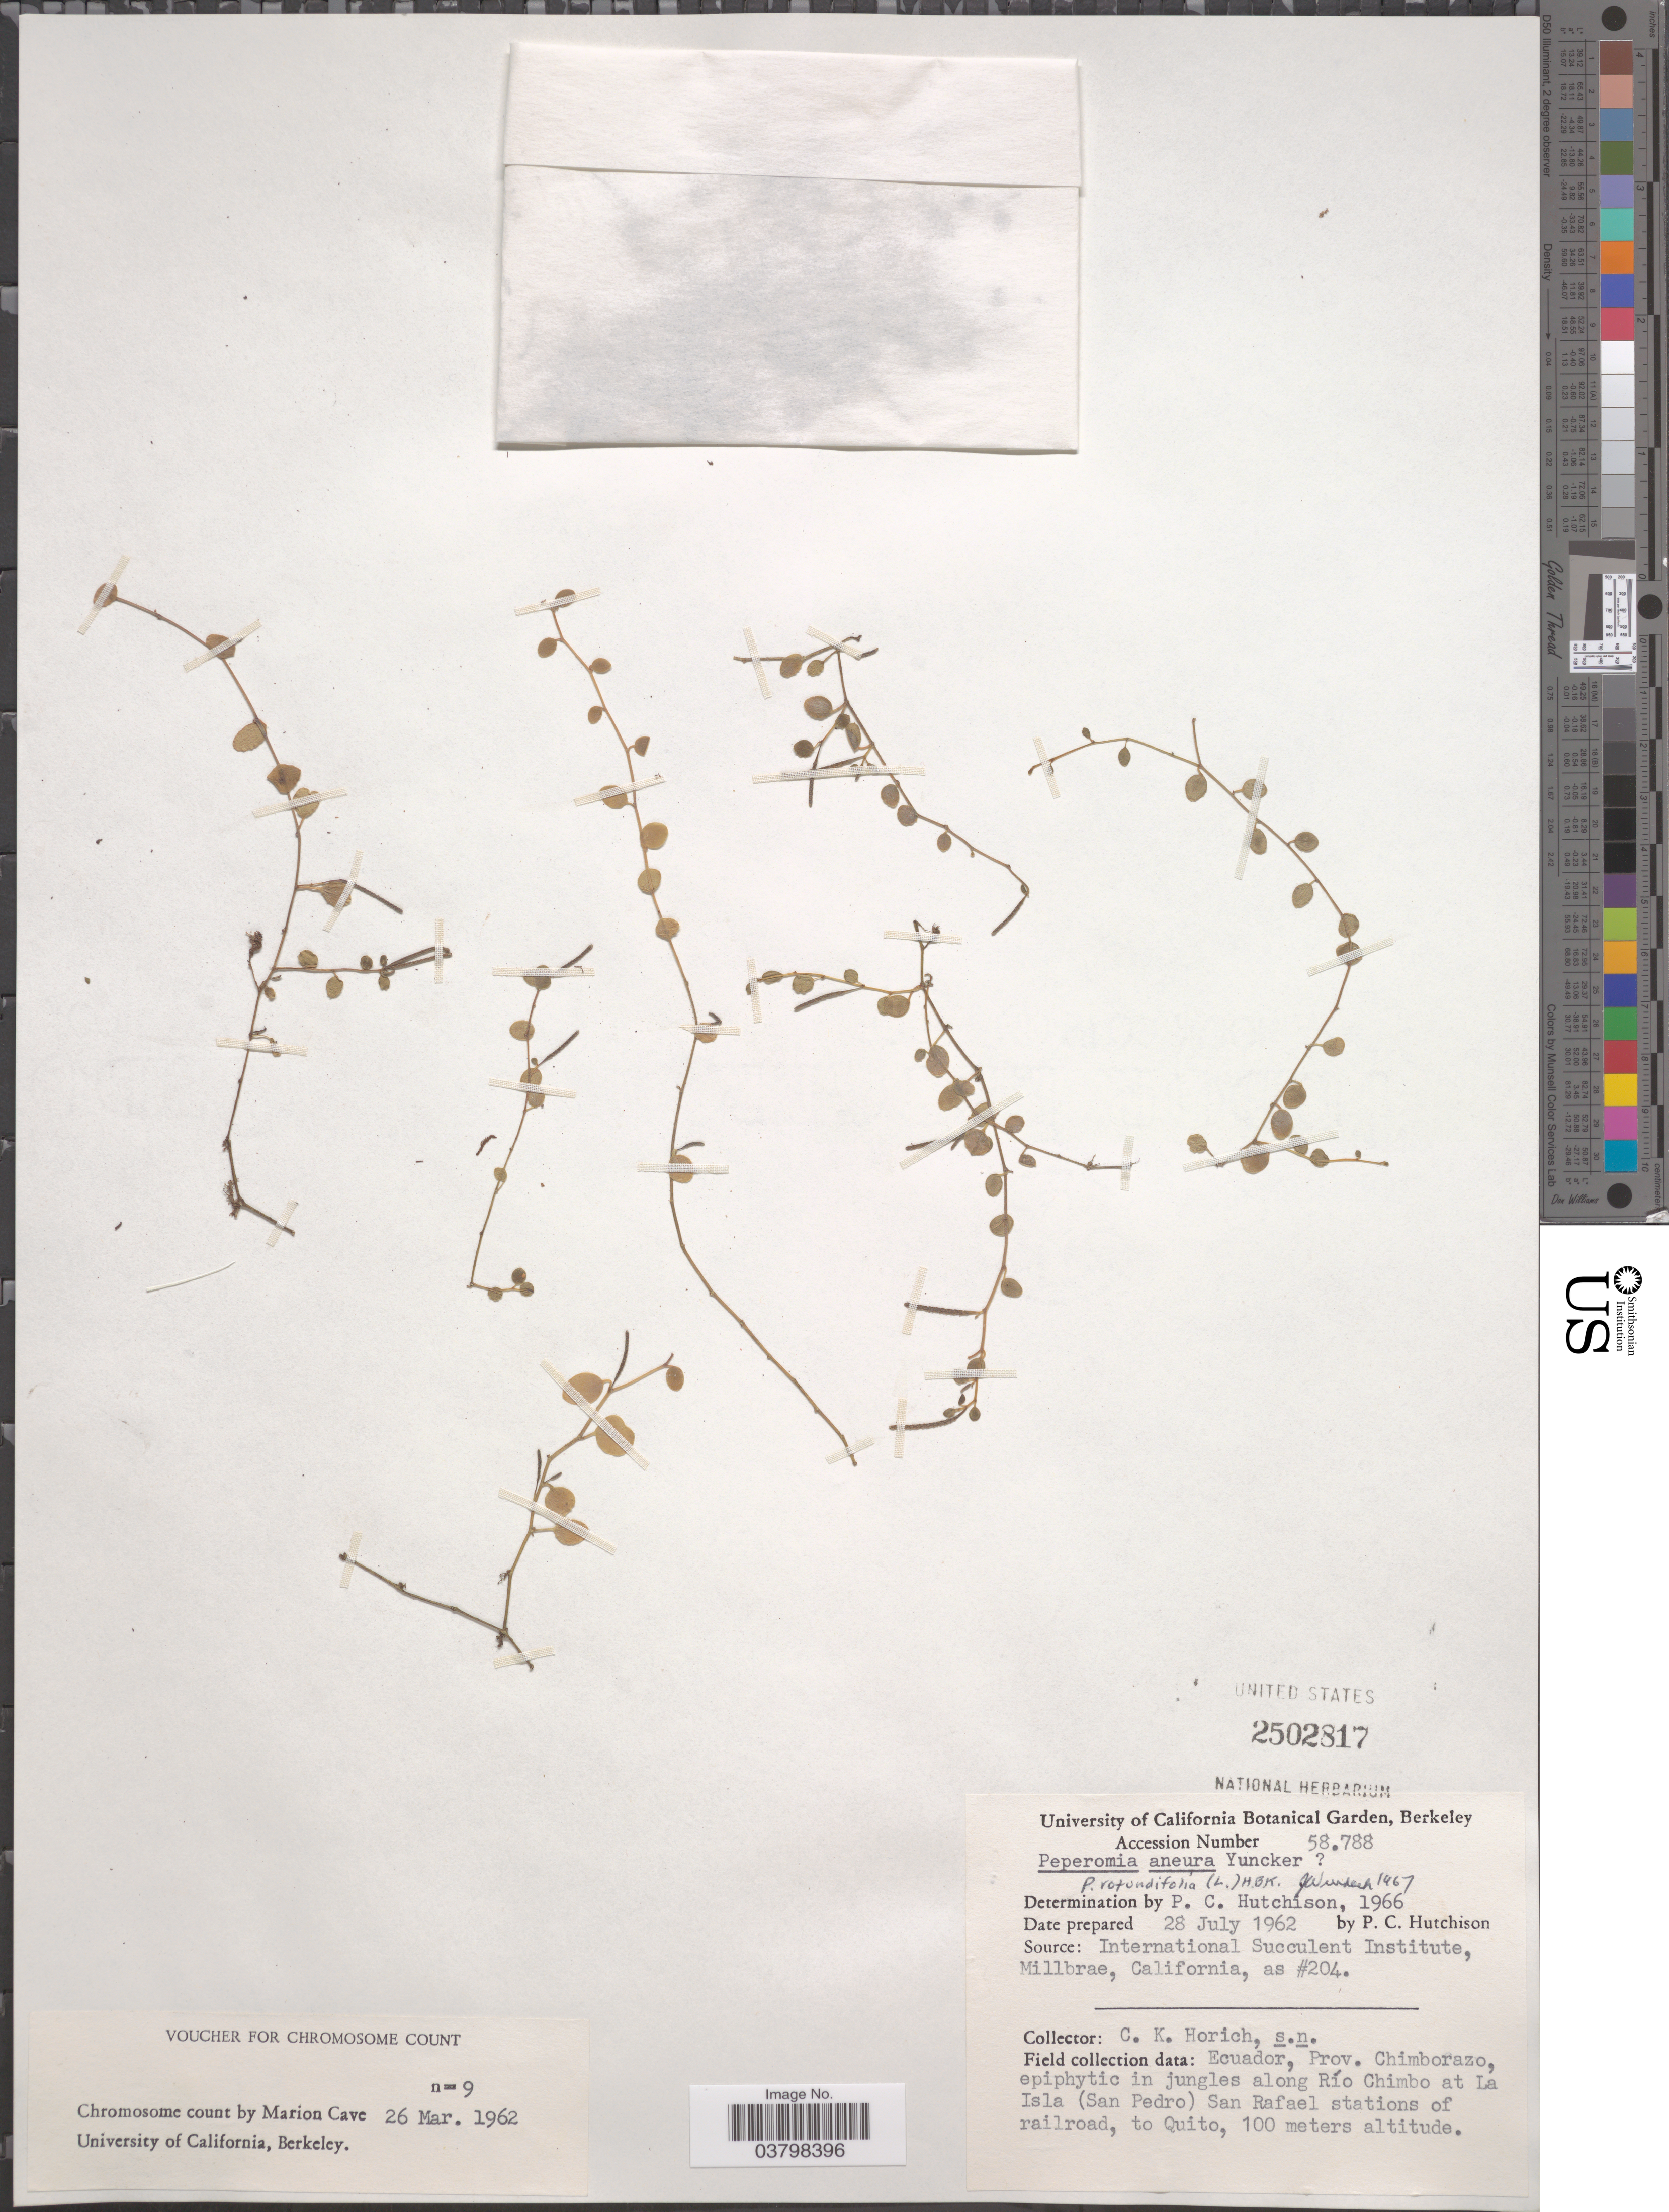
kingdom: Plantae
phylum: Tracheophyta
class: Magnoliopsida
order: Piperales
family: Piperaceae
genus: Peperomia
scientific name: Peperomia rotundifolia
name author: (L.) Kunth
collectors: P. C. Hutchison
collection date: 1962-07-28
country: United States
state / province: California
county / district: Alameda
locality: University of California Botanical Garden, Berkeley.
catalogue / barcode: US 2502817